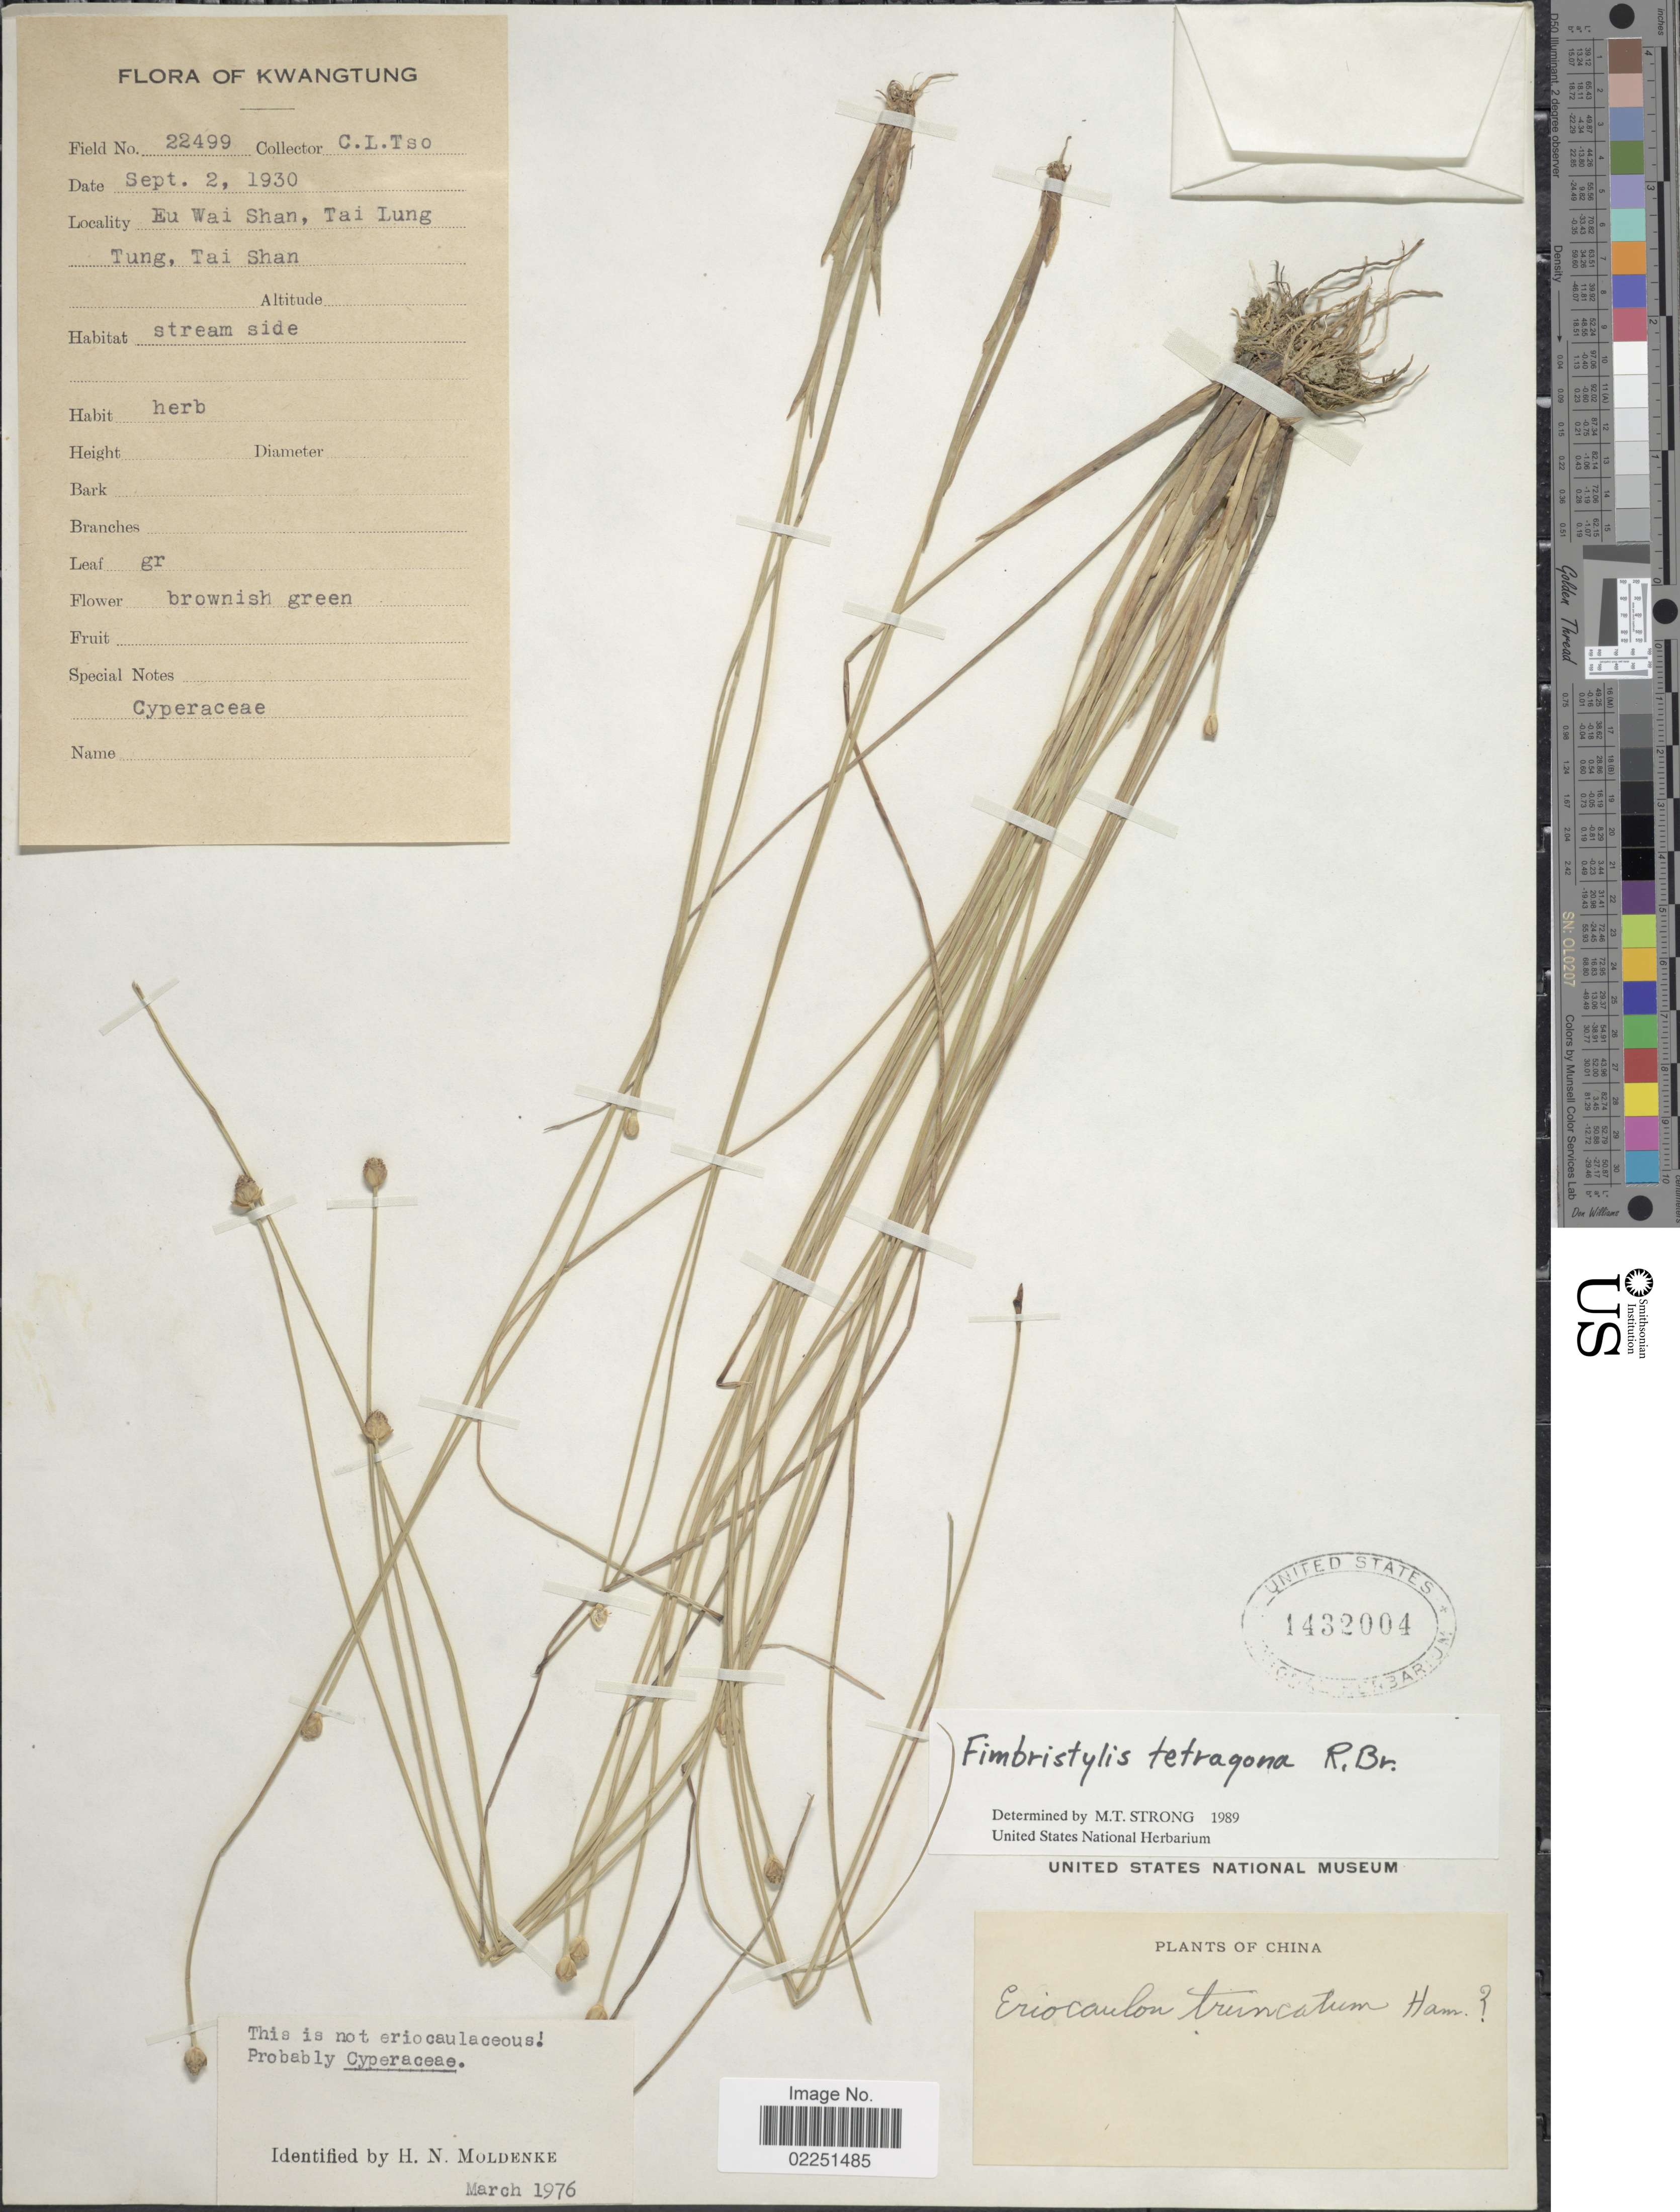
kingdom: Plantae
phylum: Tracheophyta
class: Liliopsida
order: Poales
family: Cyperaceae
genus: Fimbristylis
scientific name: Fimbristylis tetragona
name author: R. Br.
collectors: C. Tso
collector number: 22499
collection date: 1930-09-02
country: China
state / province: Guangdong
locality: Kwangtung, Eu Wai Shan, Tai Lung Tung, Tai Shan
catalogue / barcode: US 1432004